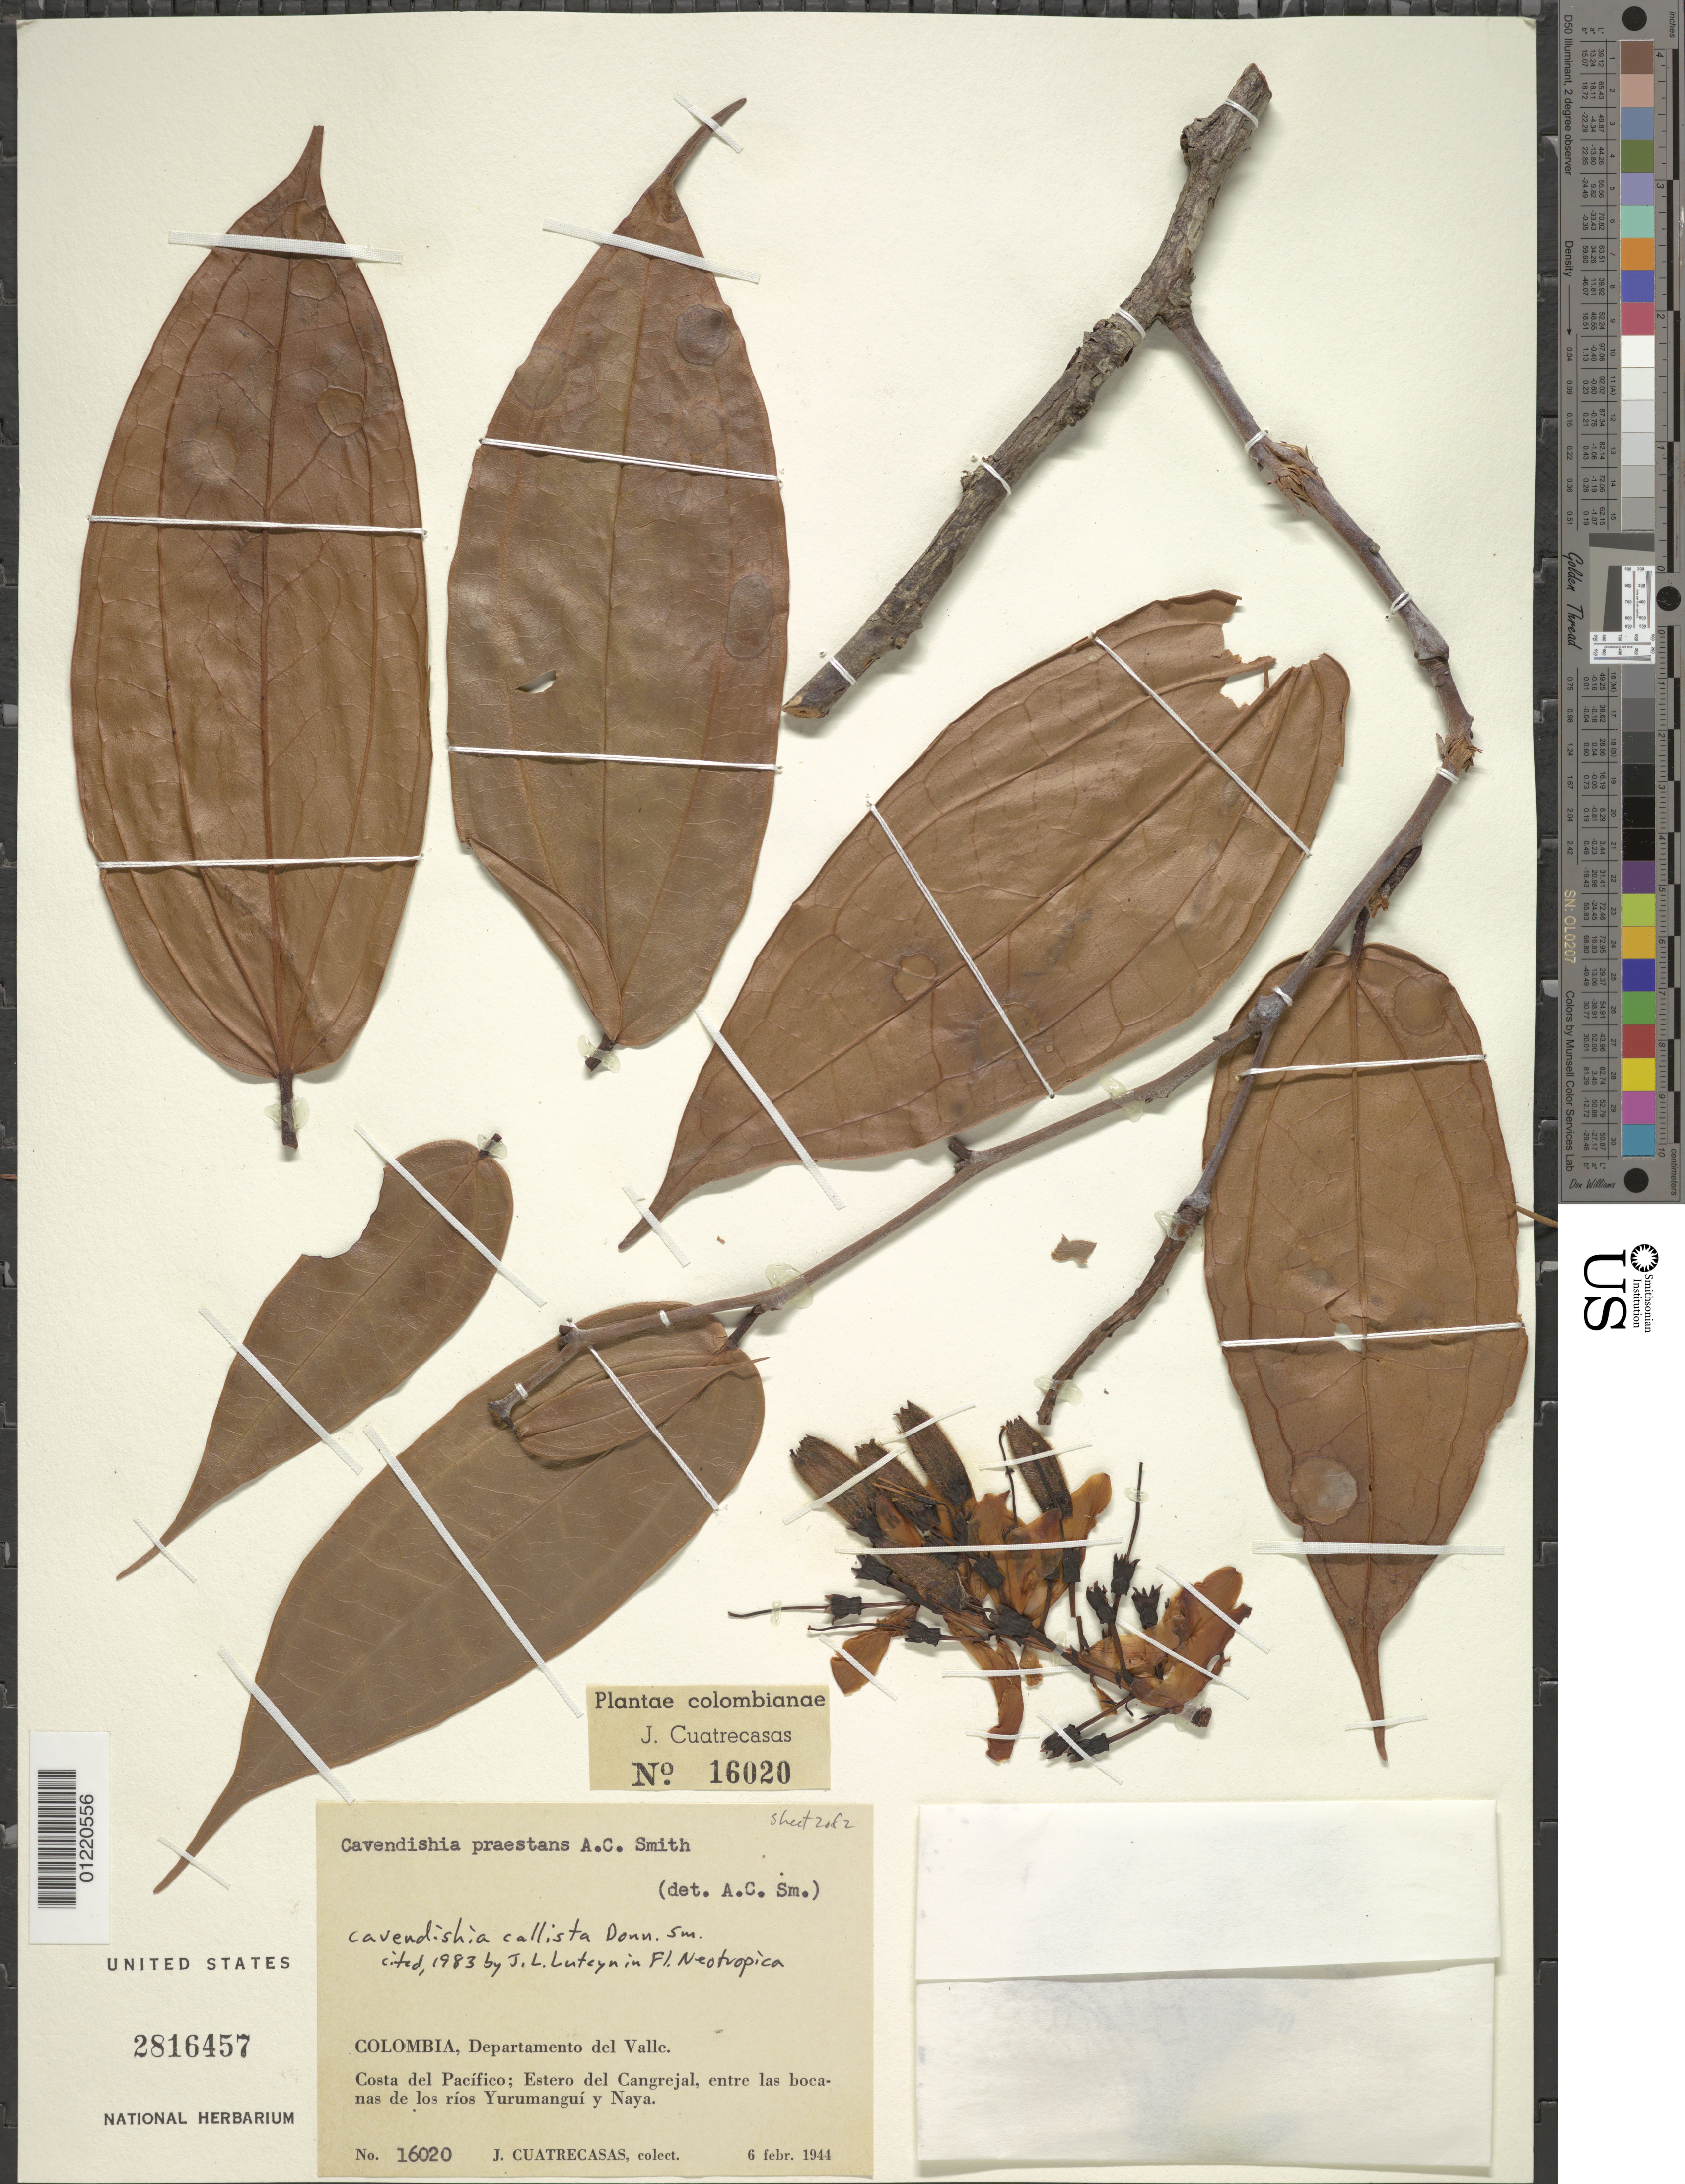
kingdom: Plantae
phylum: Tracheophyta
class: Magnoliopsida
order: Ericales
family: Ericaceae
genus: Cavendishia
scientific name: Cavendishia callista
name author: Donn. Sm.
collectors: J. Cuatrecasas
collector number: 16020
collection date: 1944-02-06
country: Colombia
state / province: Valle del Cauca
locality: Costa del Pacifico; Estero del Cangrejal, entre las bocanas de los ríos Yurumanguí y Naya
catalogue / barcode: US 2816457